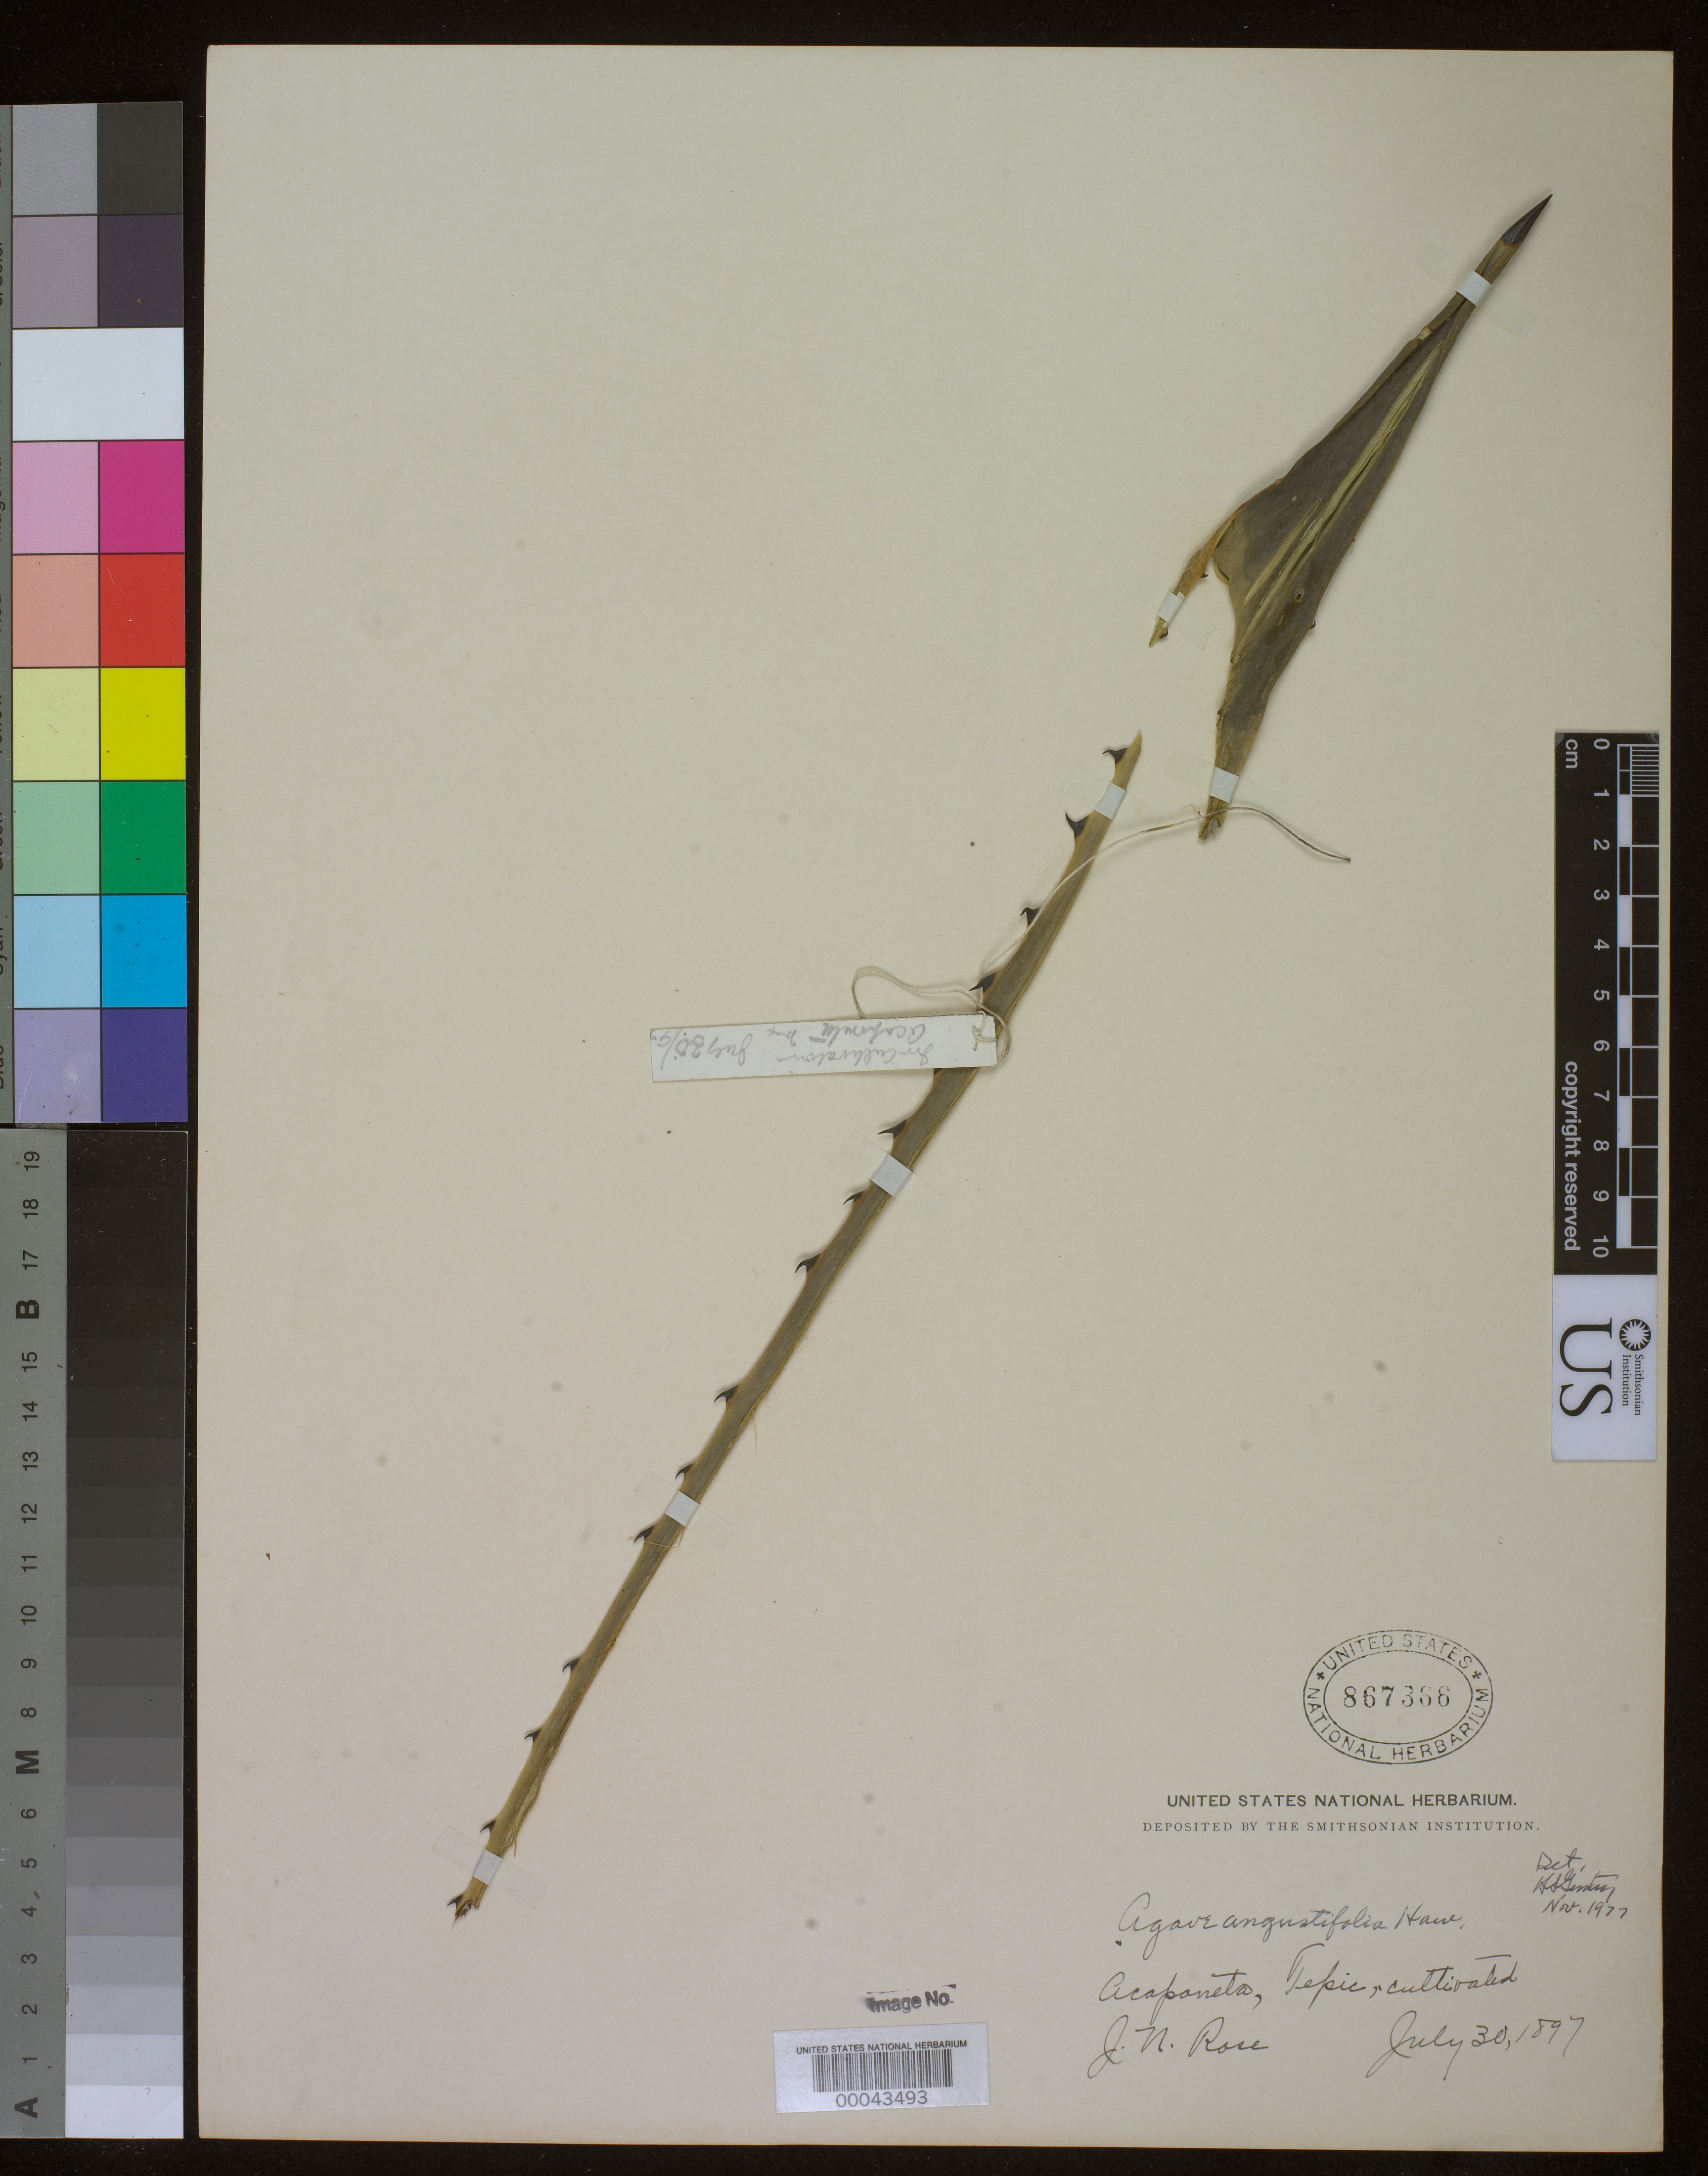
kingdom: Plantae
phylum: Tracheophyta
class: Liliopsida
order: Asparagales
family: Asparagaceae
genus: Agave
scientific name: Agave angustifolia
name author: Haw.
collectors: J. N. Rose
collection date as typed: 30 Jul 1897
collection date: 1897-07-30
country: Mexico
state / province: Nayarit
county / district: Tepic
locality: Acaponeta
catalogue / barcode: US 867366